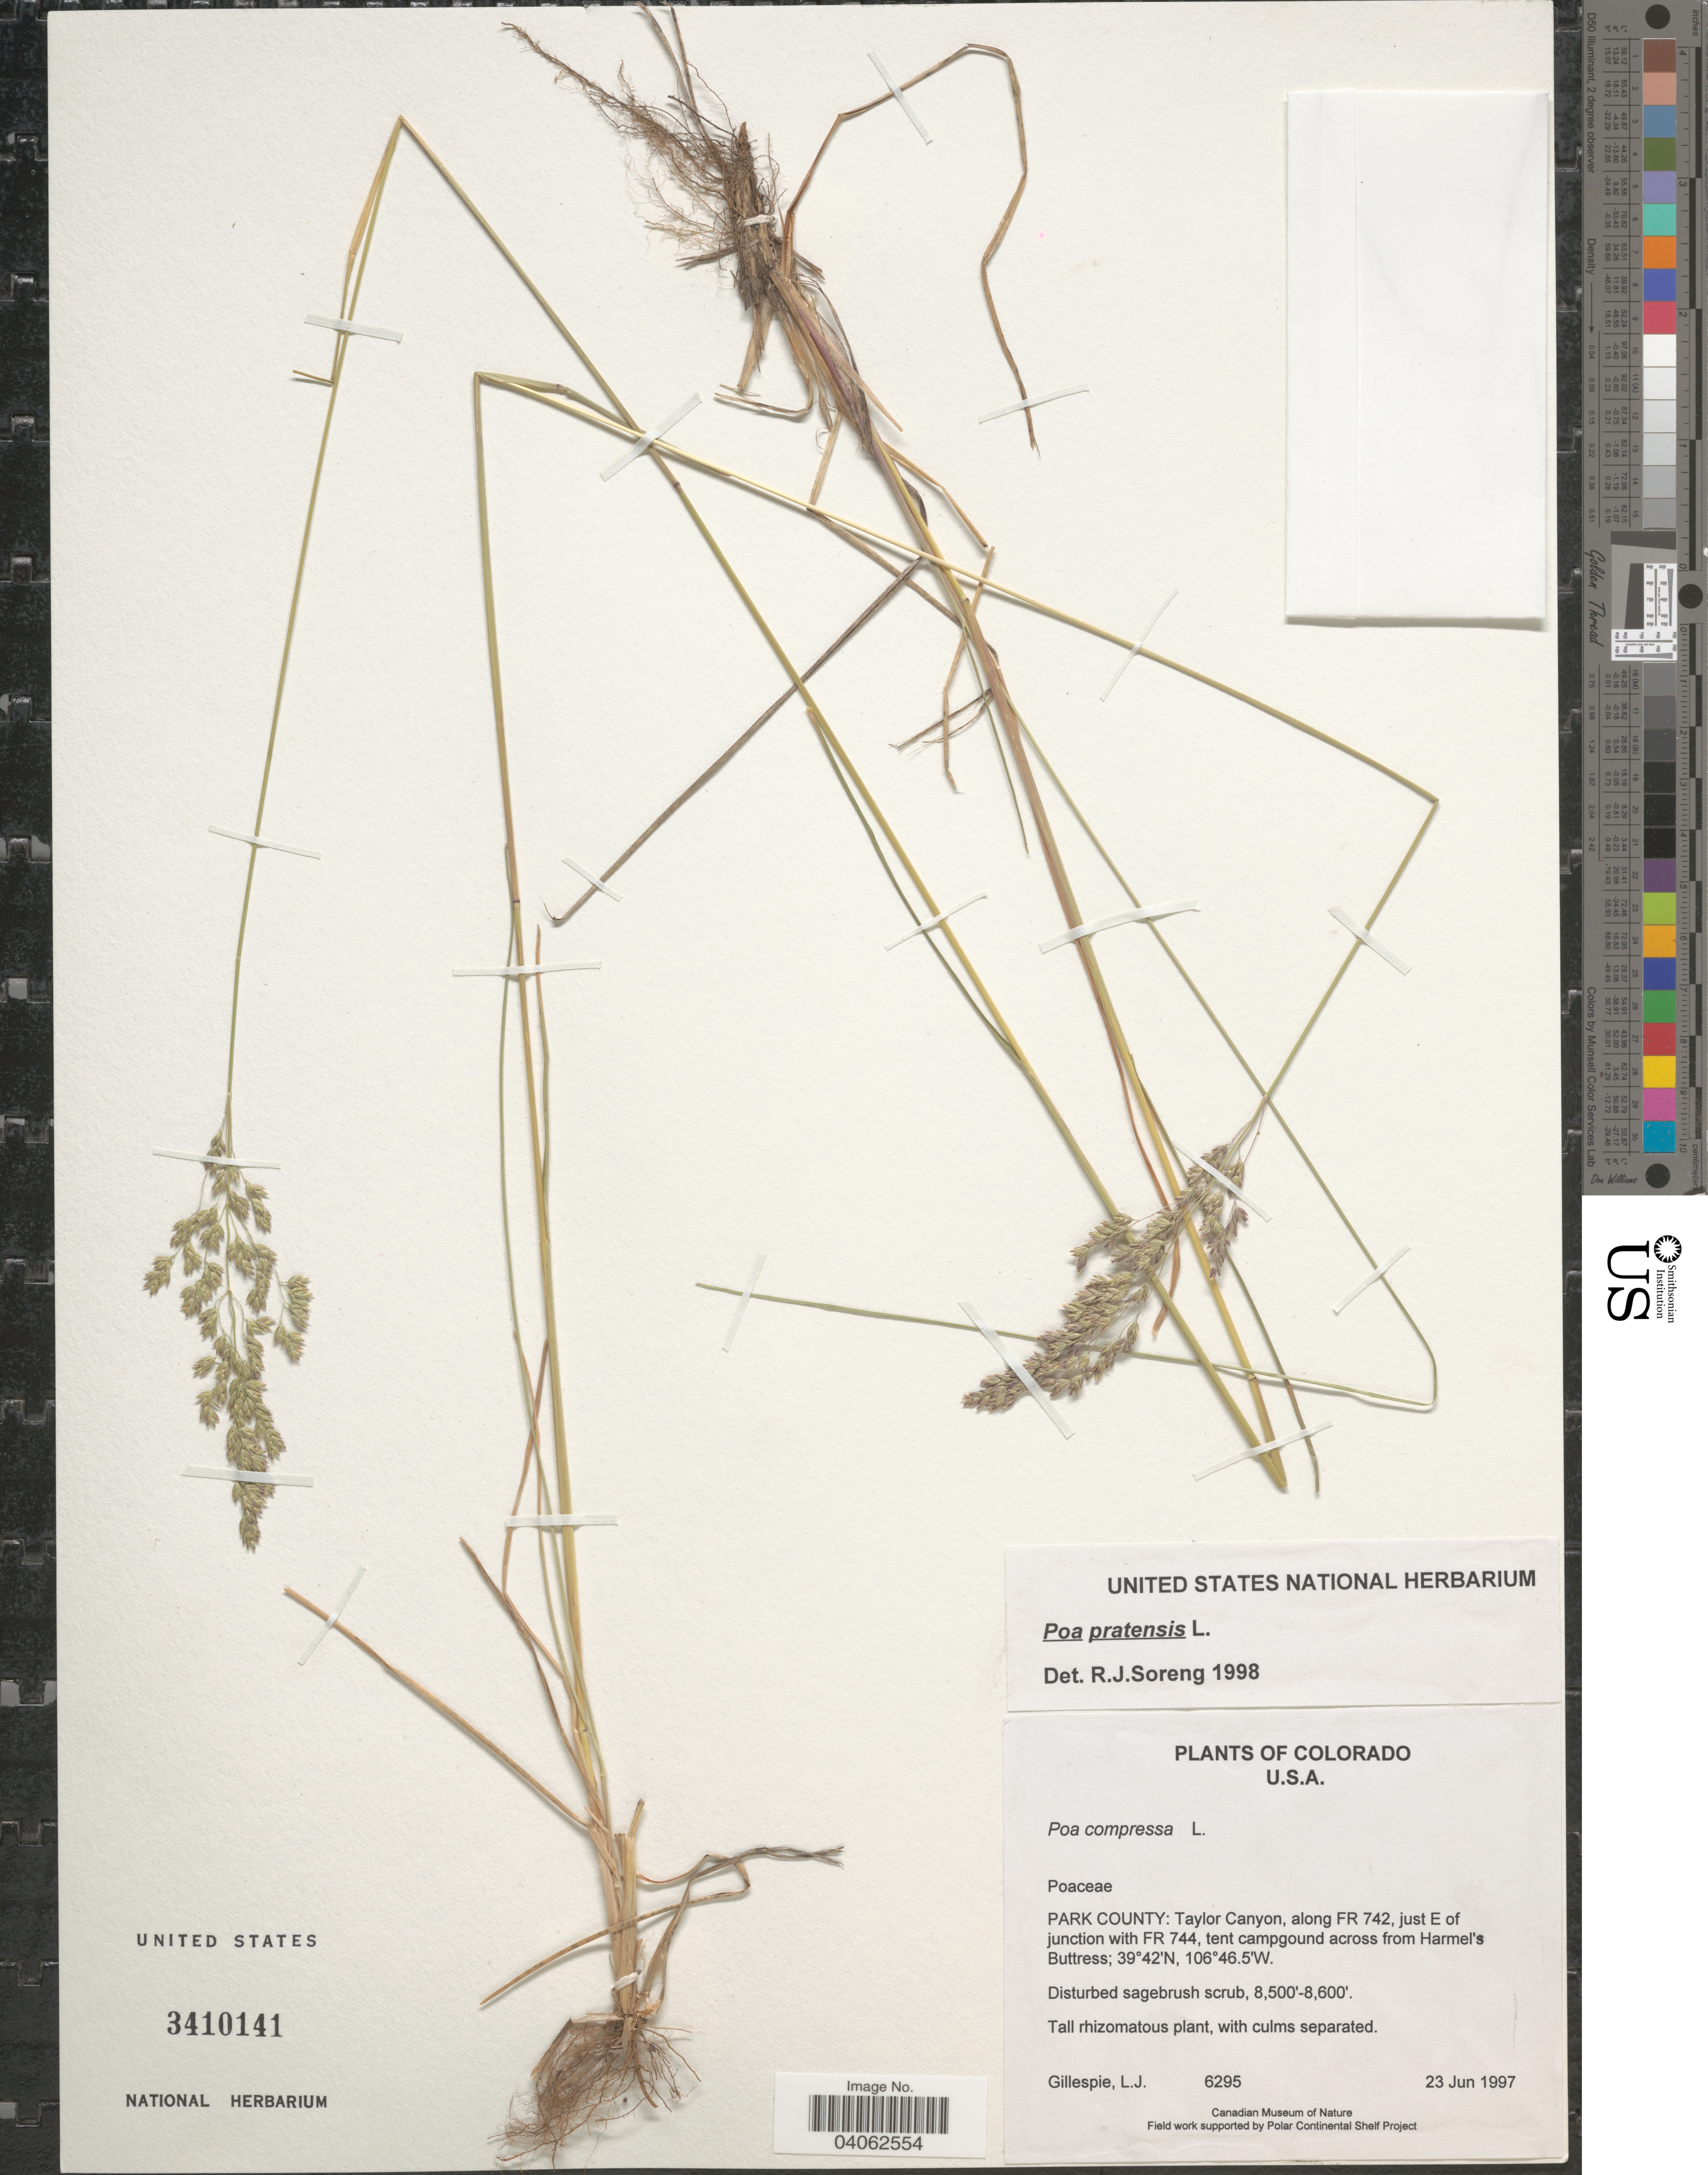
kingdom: Plantae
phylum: Tracheophyta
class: Liliopsida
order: Poales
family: Poaceae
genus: Poa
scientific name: Poa pratensis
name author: L.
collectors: L. Gillespie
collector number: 6295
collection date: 1997-06-23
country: United States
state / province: Colorado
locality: Park County: Taylor Canyon, along FR 742, just E of junction with FR 744, tent campground across from Harmel's Buttress.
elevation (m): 2591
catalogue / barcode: US 3410141